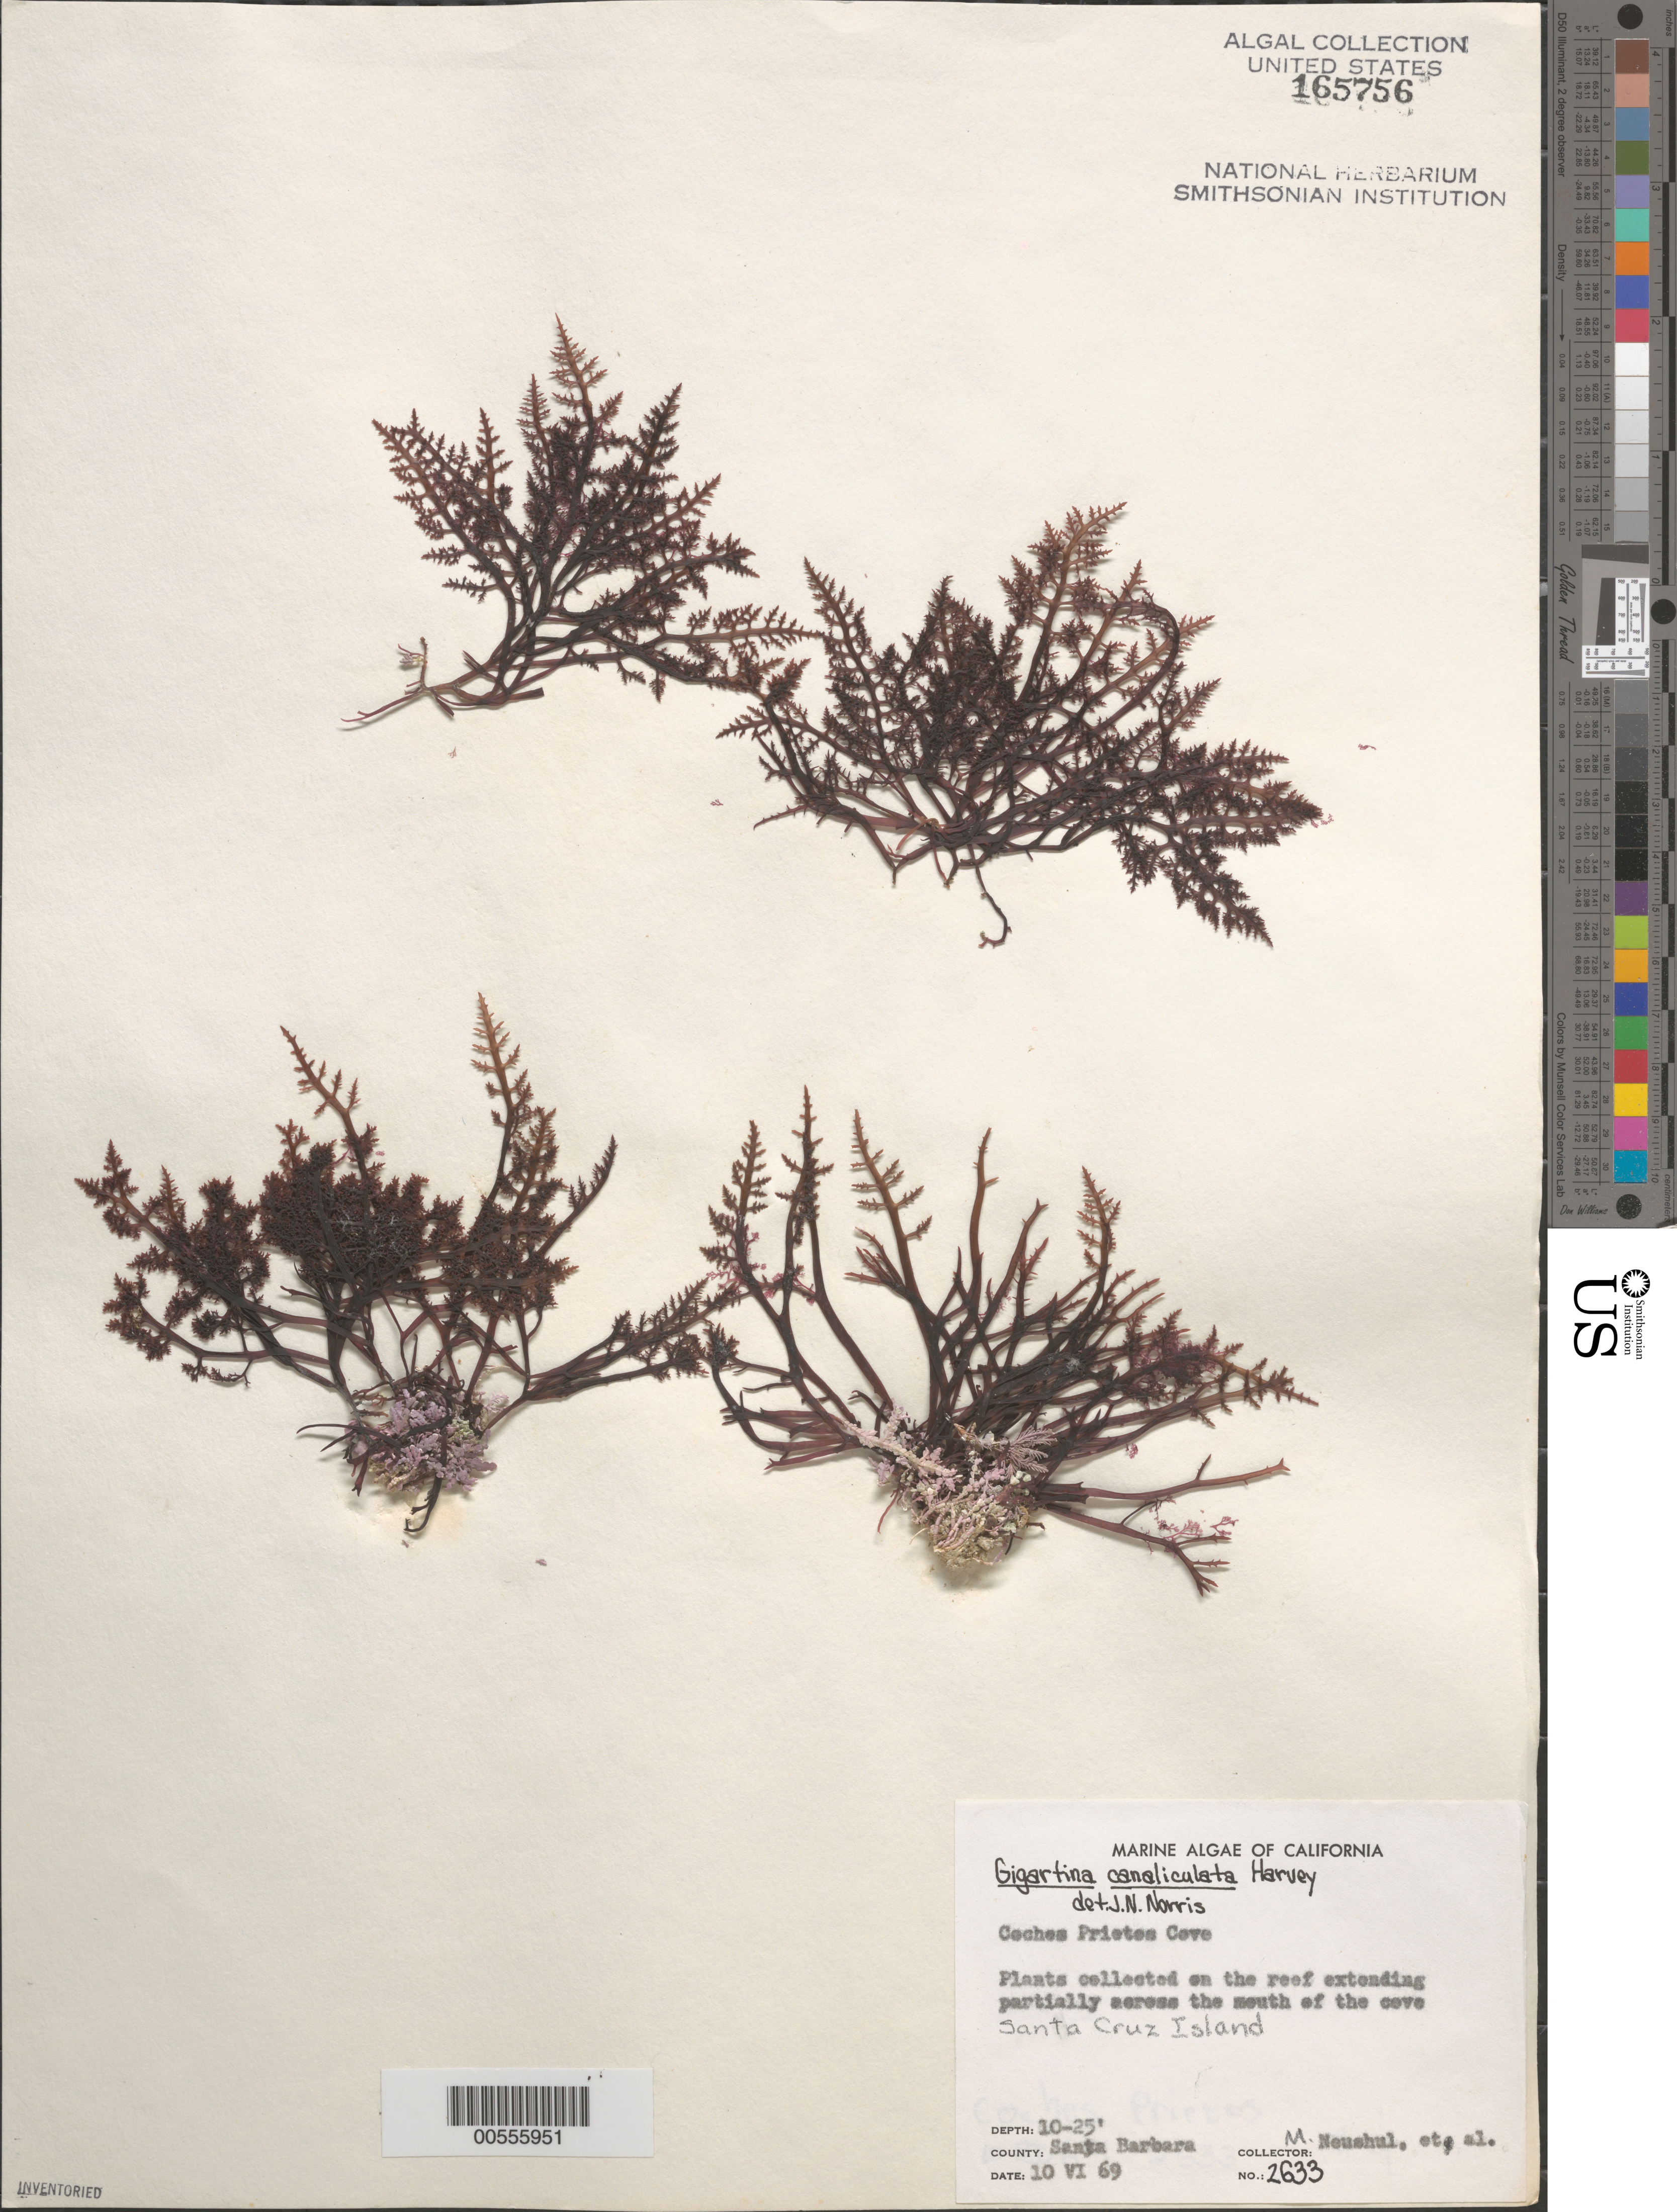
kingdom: Plantae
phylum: Rhodophyta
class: Florideophyceae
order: Gigartinales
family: Gigartinaceae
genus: Chondracanthus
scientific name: Chondracanthus canaliculatus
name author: (Harv.) Guiry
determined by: Algae name updating Project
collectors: M. Neushul, A. Charters, M. Foster & D. C. Barilotti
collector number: Neushul 2633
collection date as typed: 10 Jun 1969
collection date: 1969-06-10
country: United States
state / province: California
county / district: Santa Barbara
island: Santa Cruz Island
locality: Coches Prietos Cove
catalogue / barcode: US 165756